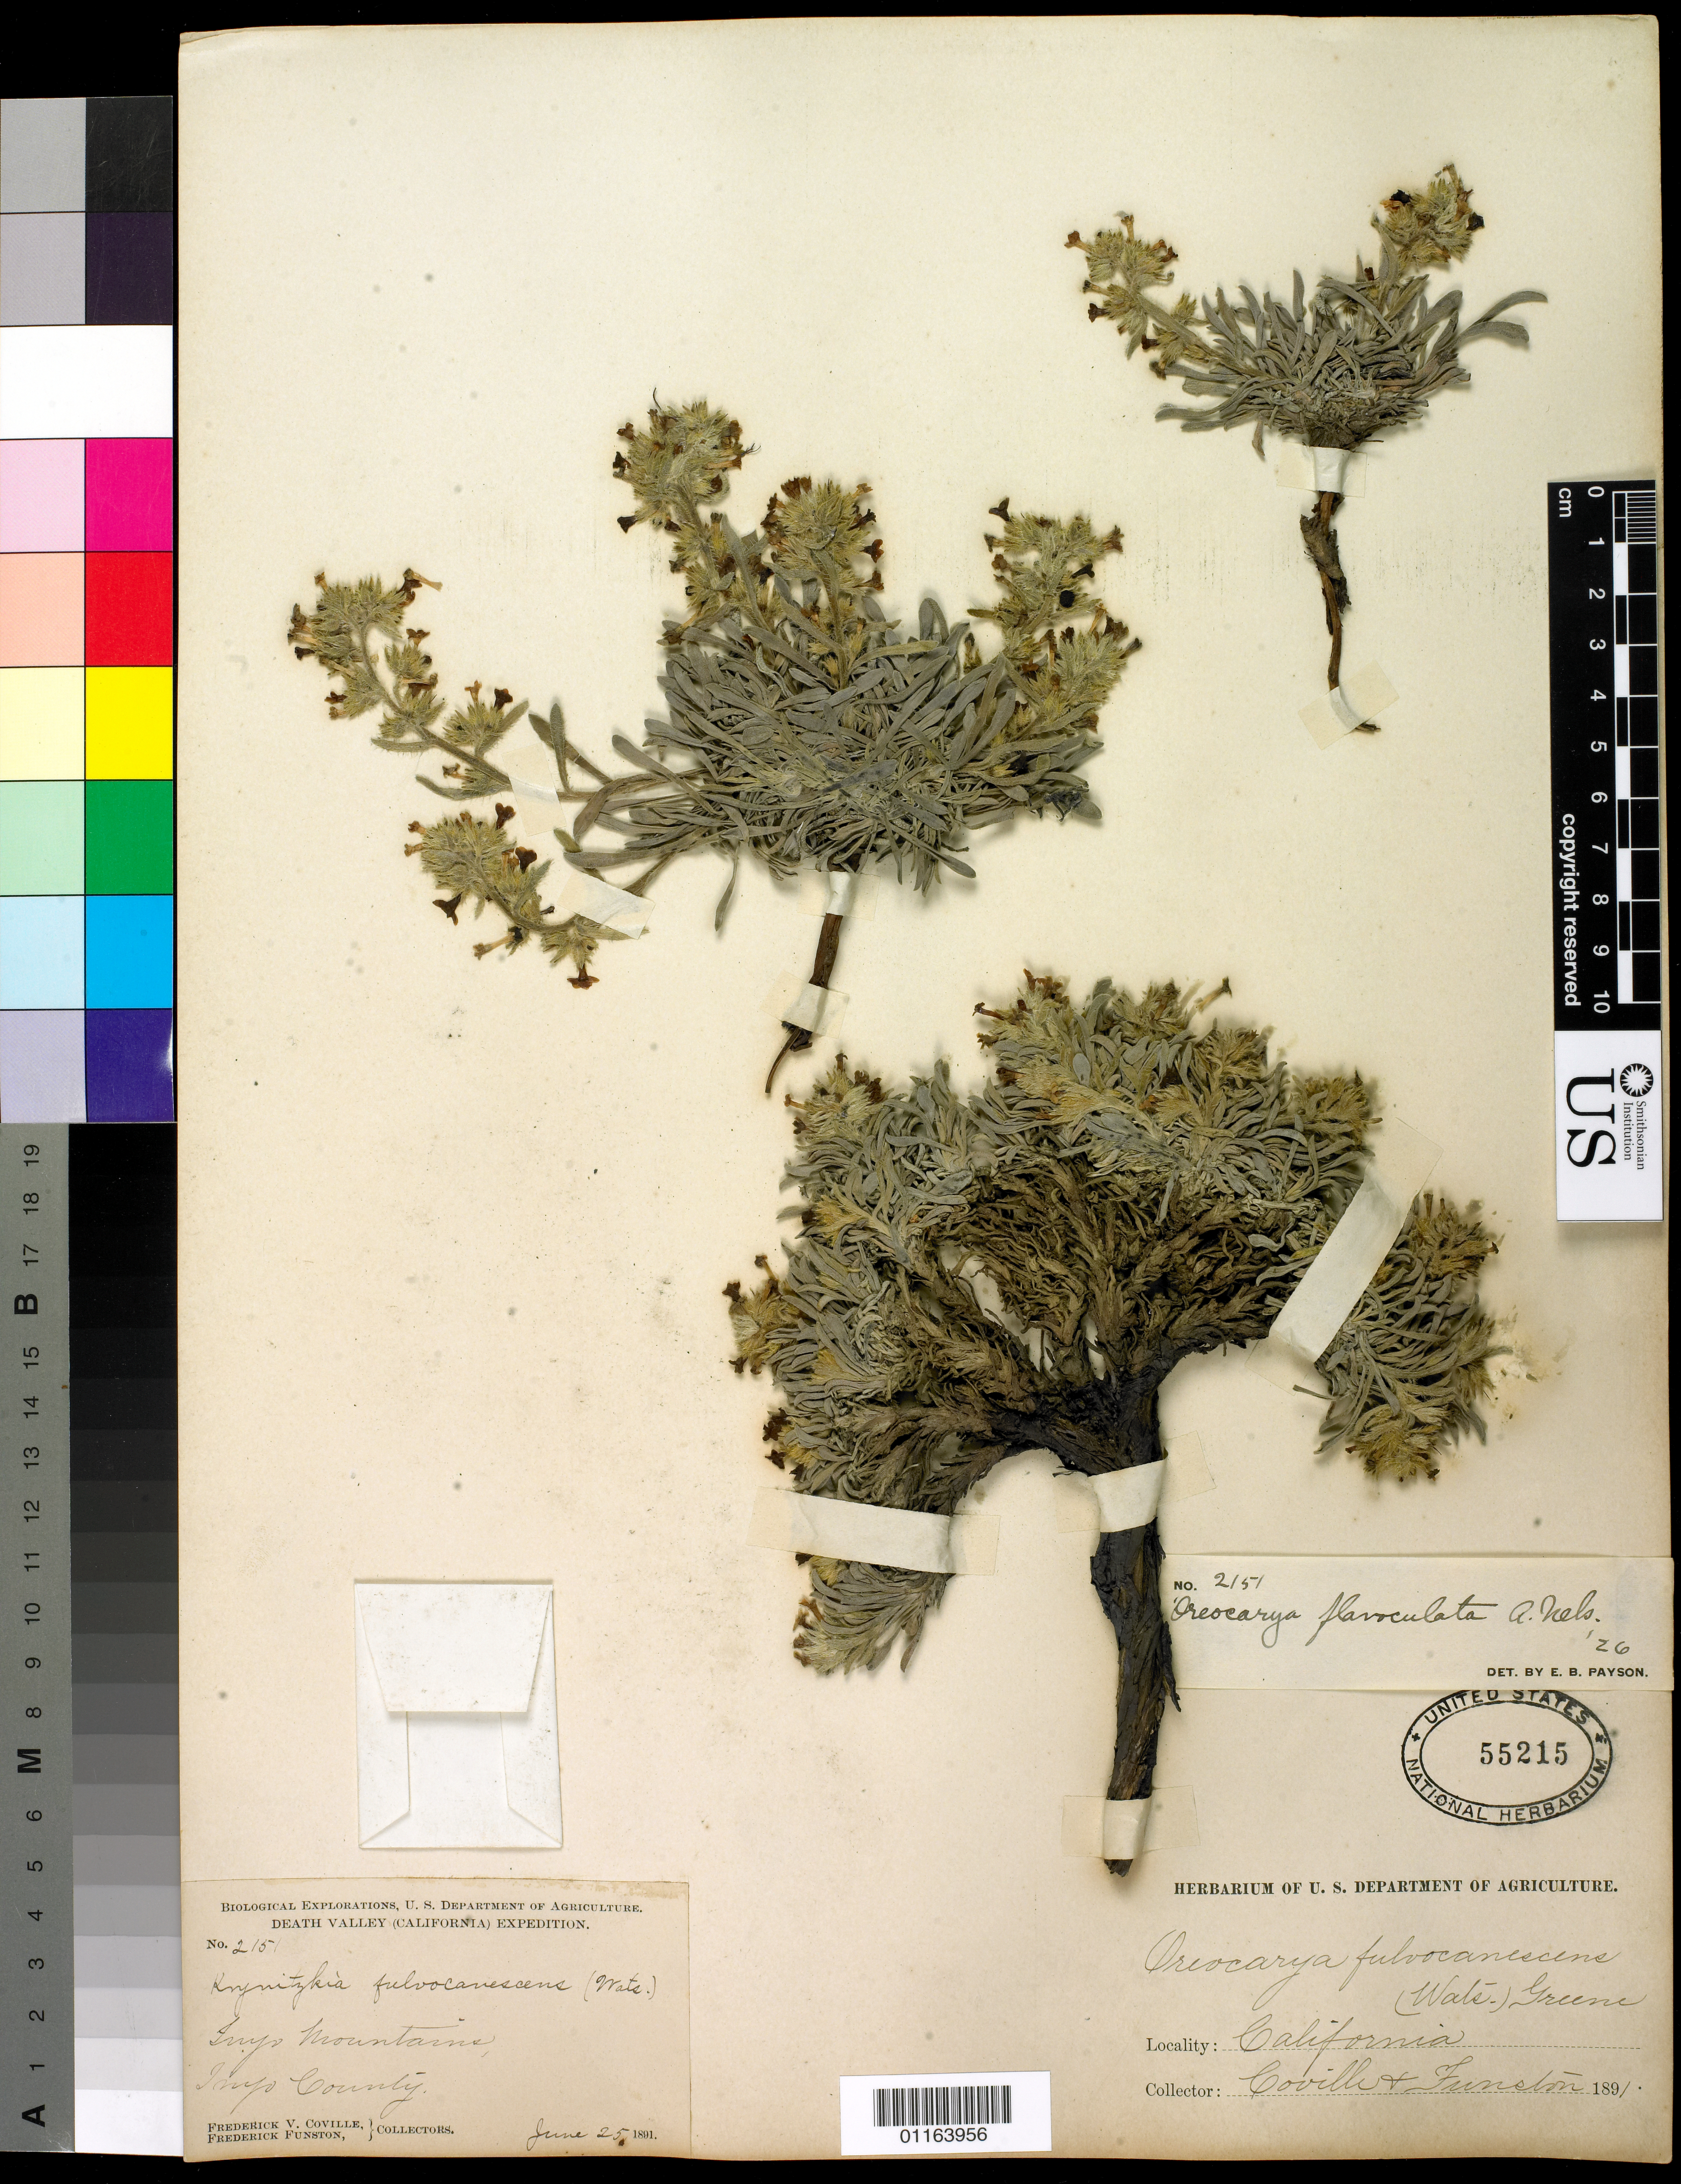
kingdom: Plantae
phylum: Tracheophyta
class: Magnoliopsida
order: Boraginales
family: Boraginaceae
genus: Oreocarya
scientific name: Oreocarya flavoculata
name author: A. Nelson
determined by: Payson, E. B.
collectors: F. V. Coville & F. Funston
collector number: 2151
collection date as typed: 25 Jun 1891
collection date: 1891-06-25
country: United States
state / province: California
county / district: Inyo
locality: Inyo Mountains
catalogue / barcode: US 55215